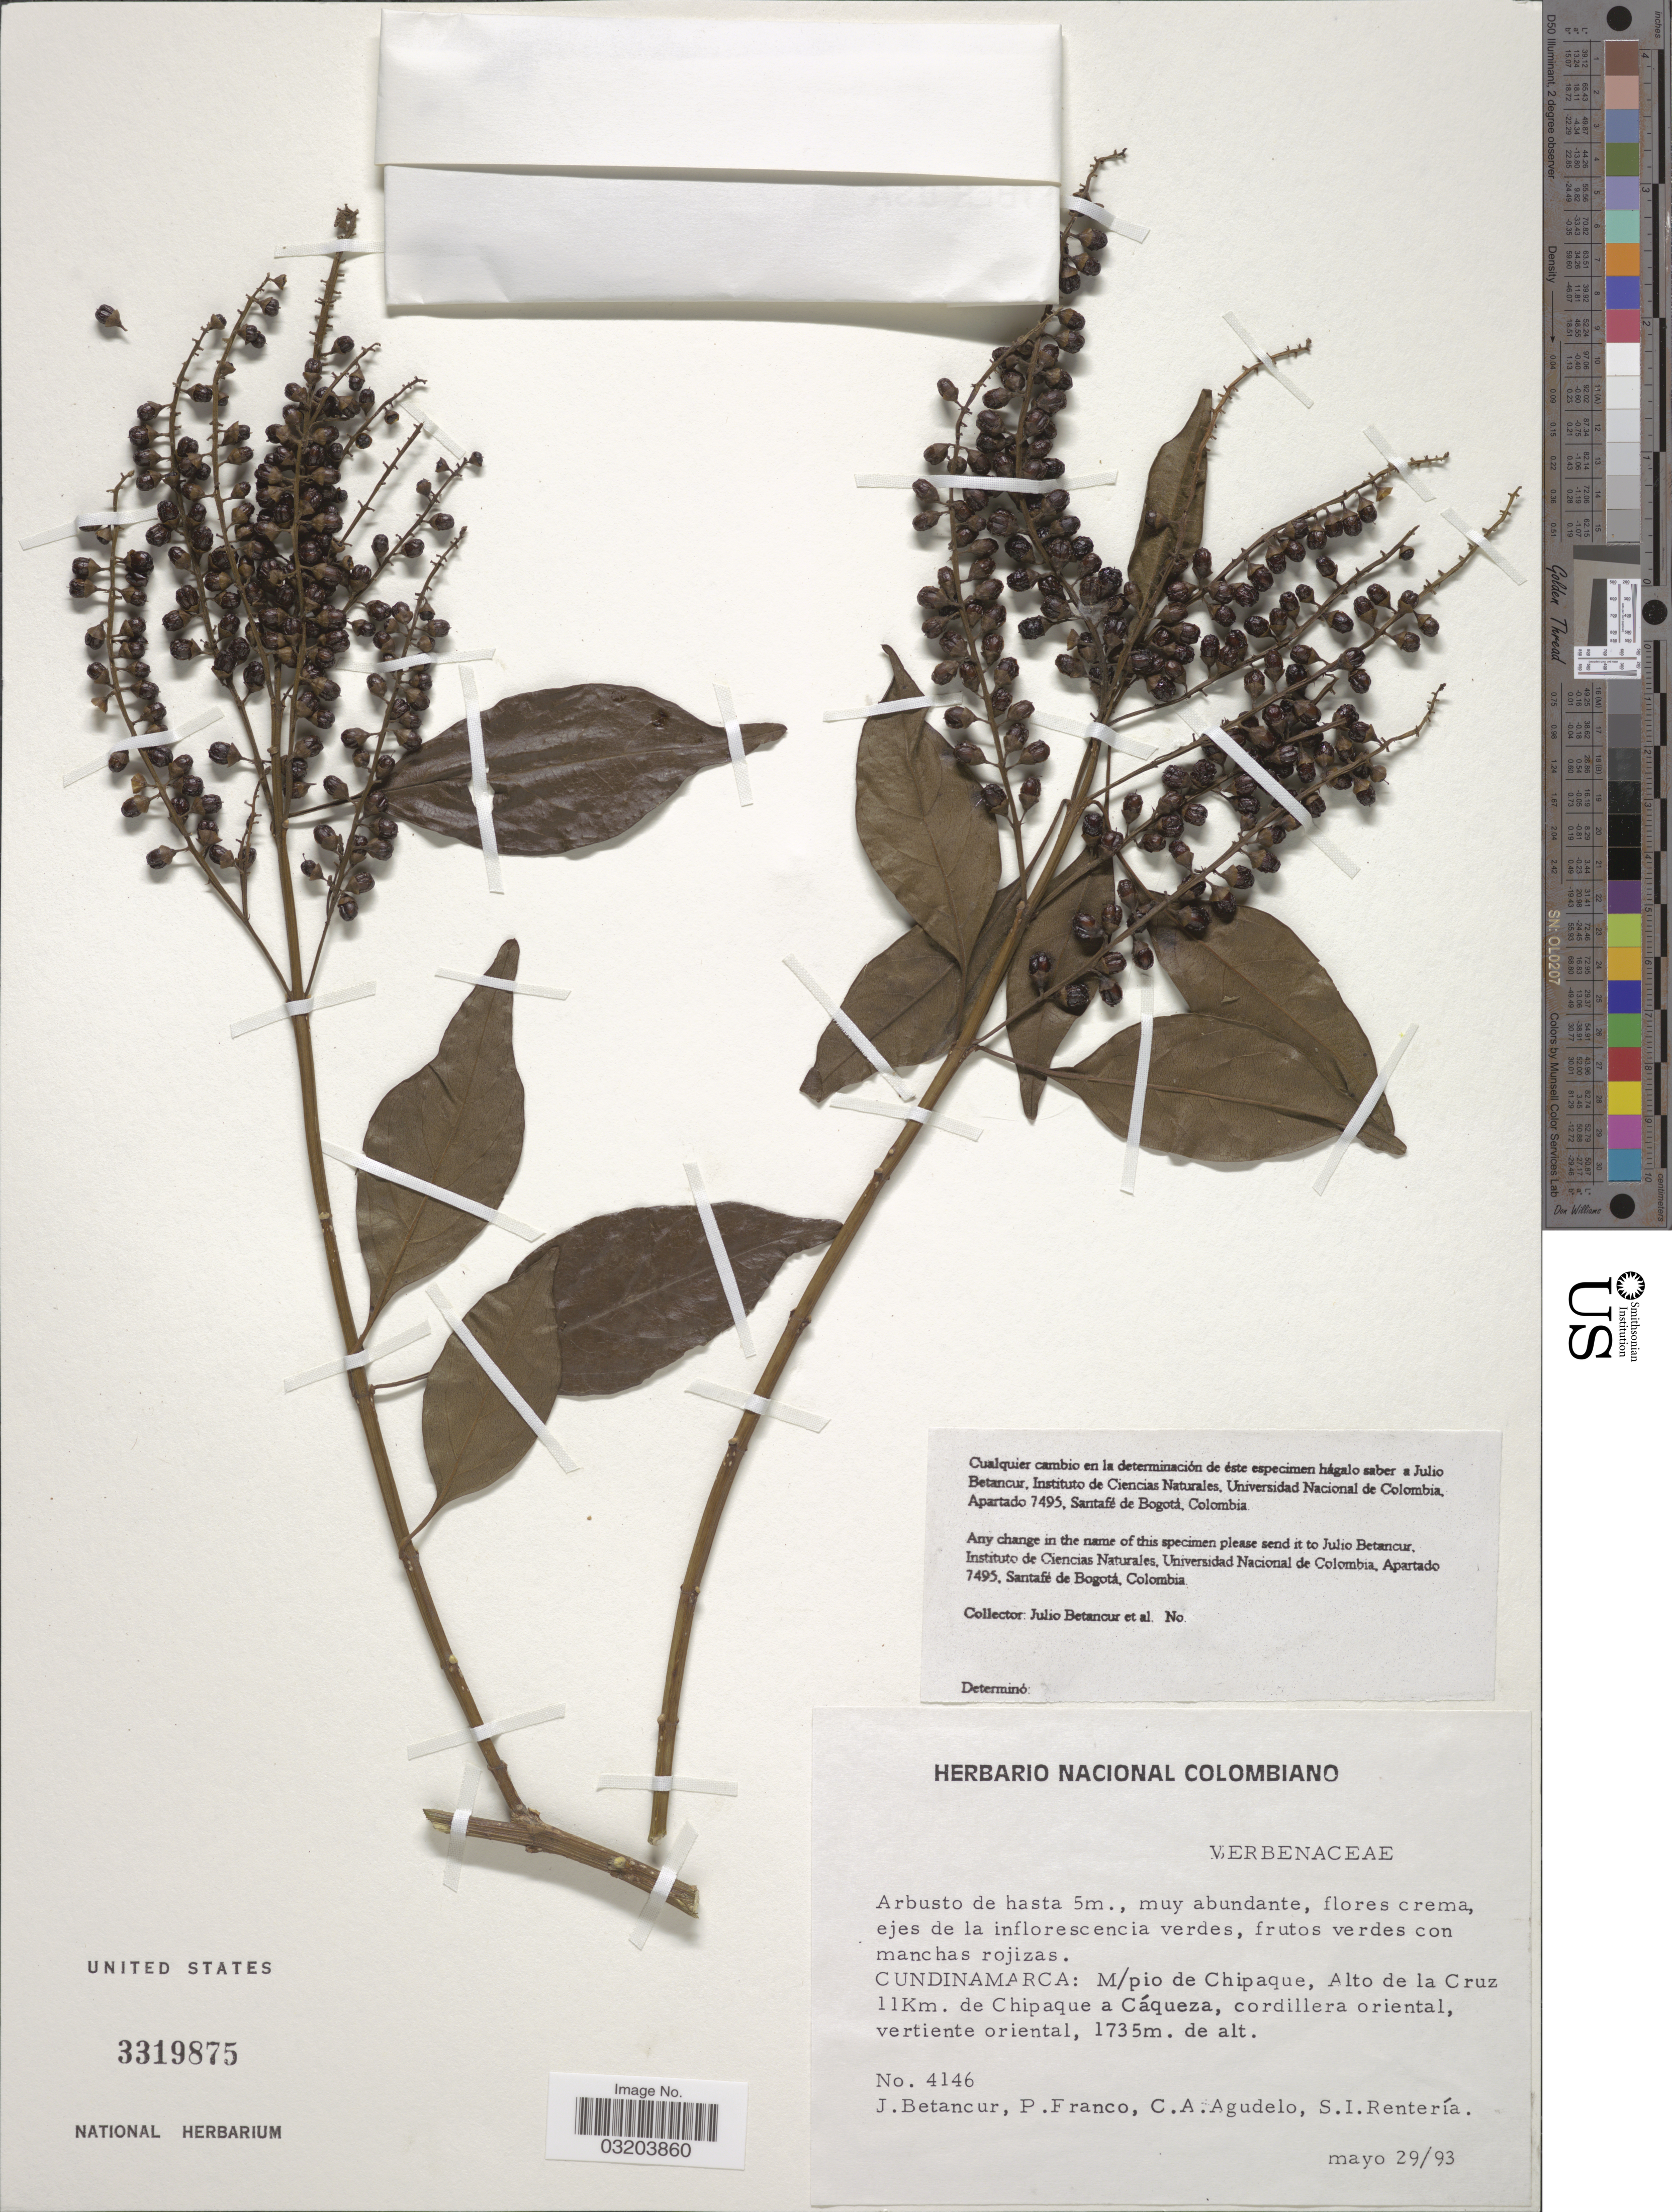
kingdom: Plantae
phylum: Tracheophyta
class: Magnoliopsida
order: Lamiales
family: Verbenaceae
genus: Citharexylum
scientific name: Citharexylum sp.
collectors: J. Betancur, P. Franco, C. A. Agudelo & S. Renteria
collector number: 4146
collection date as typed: Transcribed d/m/y: 29/5/93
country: Colombia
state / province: Cundinamarca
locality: M/pio de Chipaque, Alto de la Cruz 11 Km. de Chipaque a Cáqueza, cordillera oriental, vertiente oriental.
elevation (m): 1735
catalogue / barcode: US 3319875